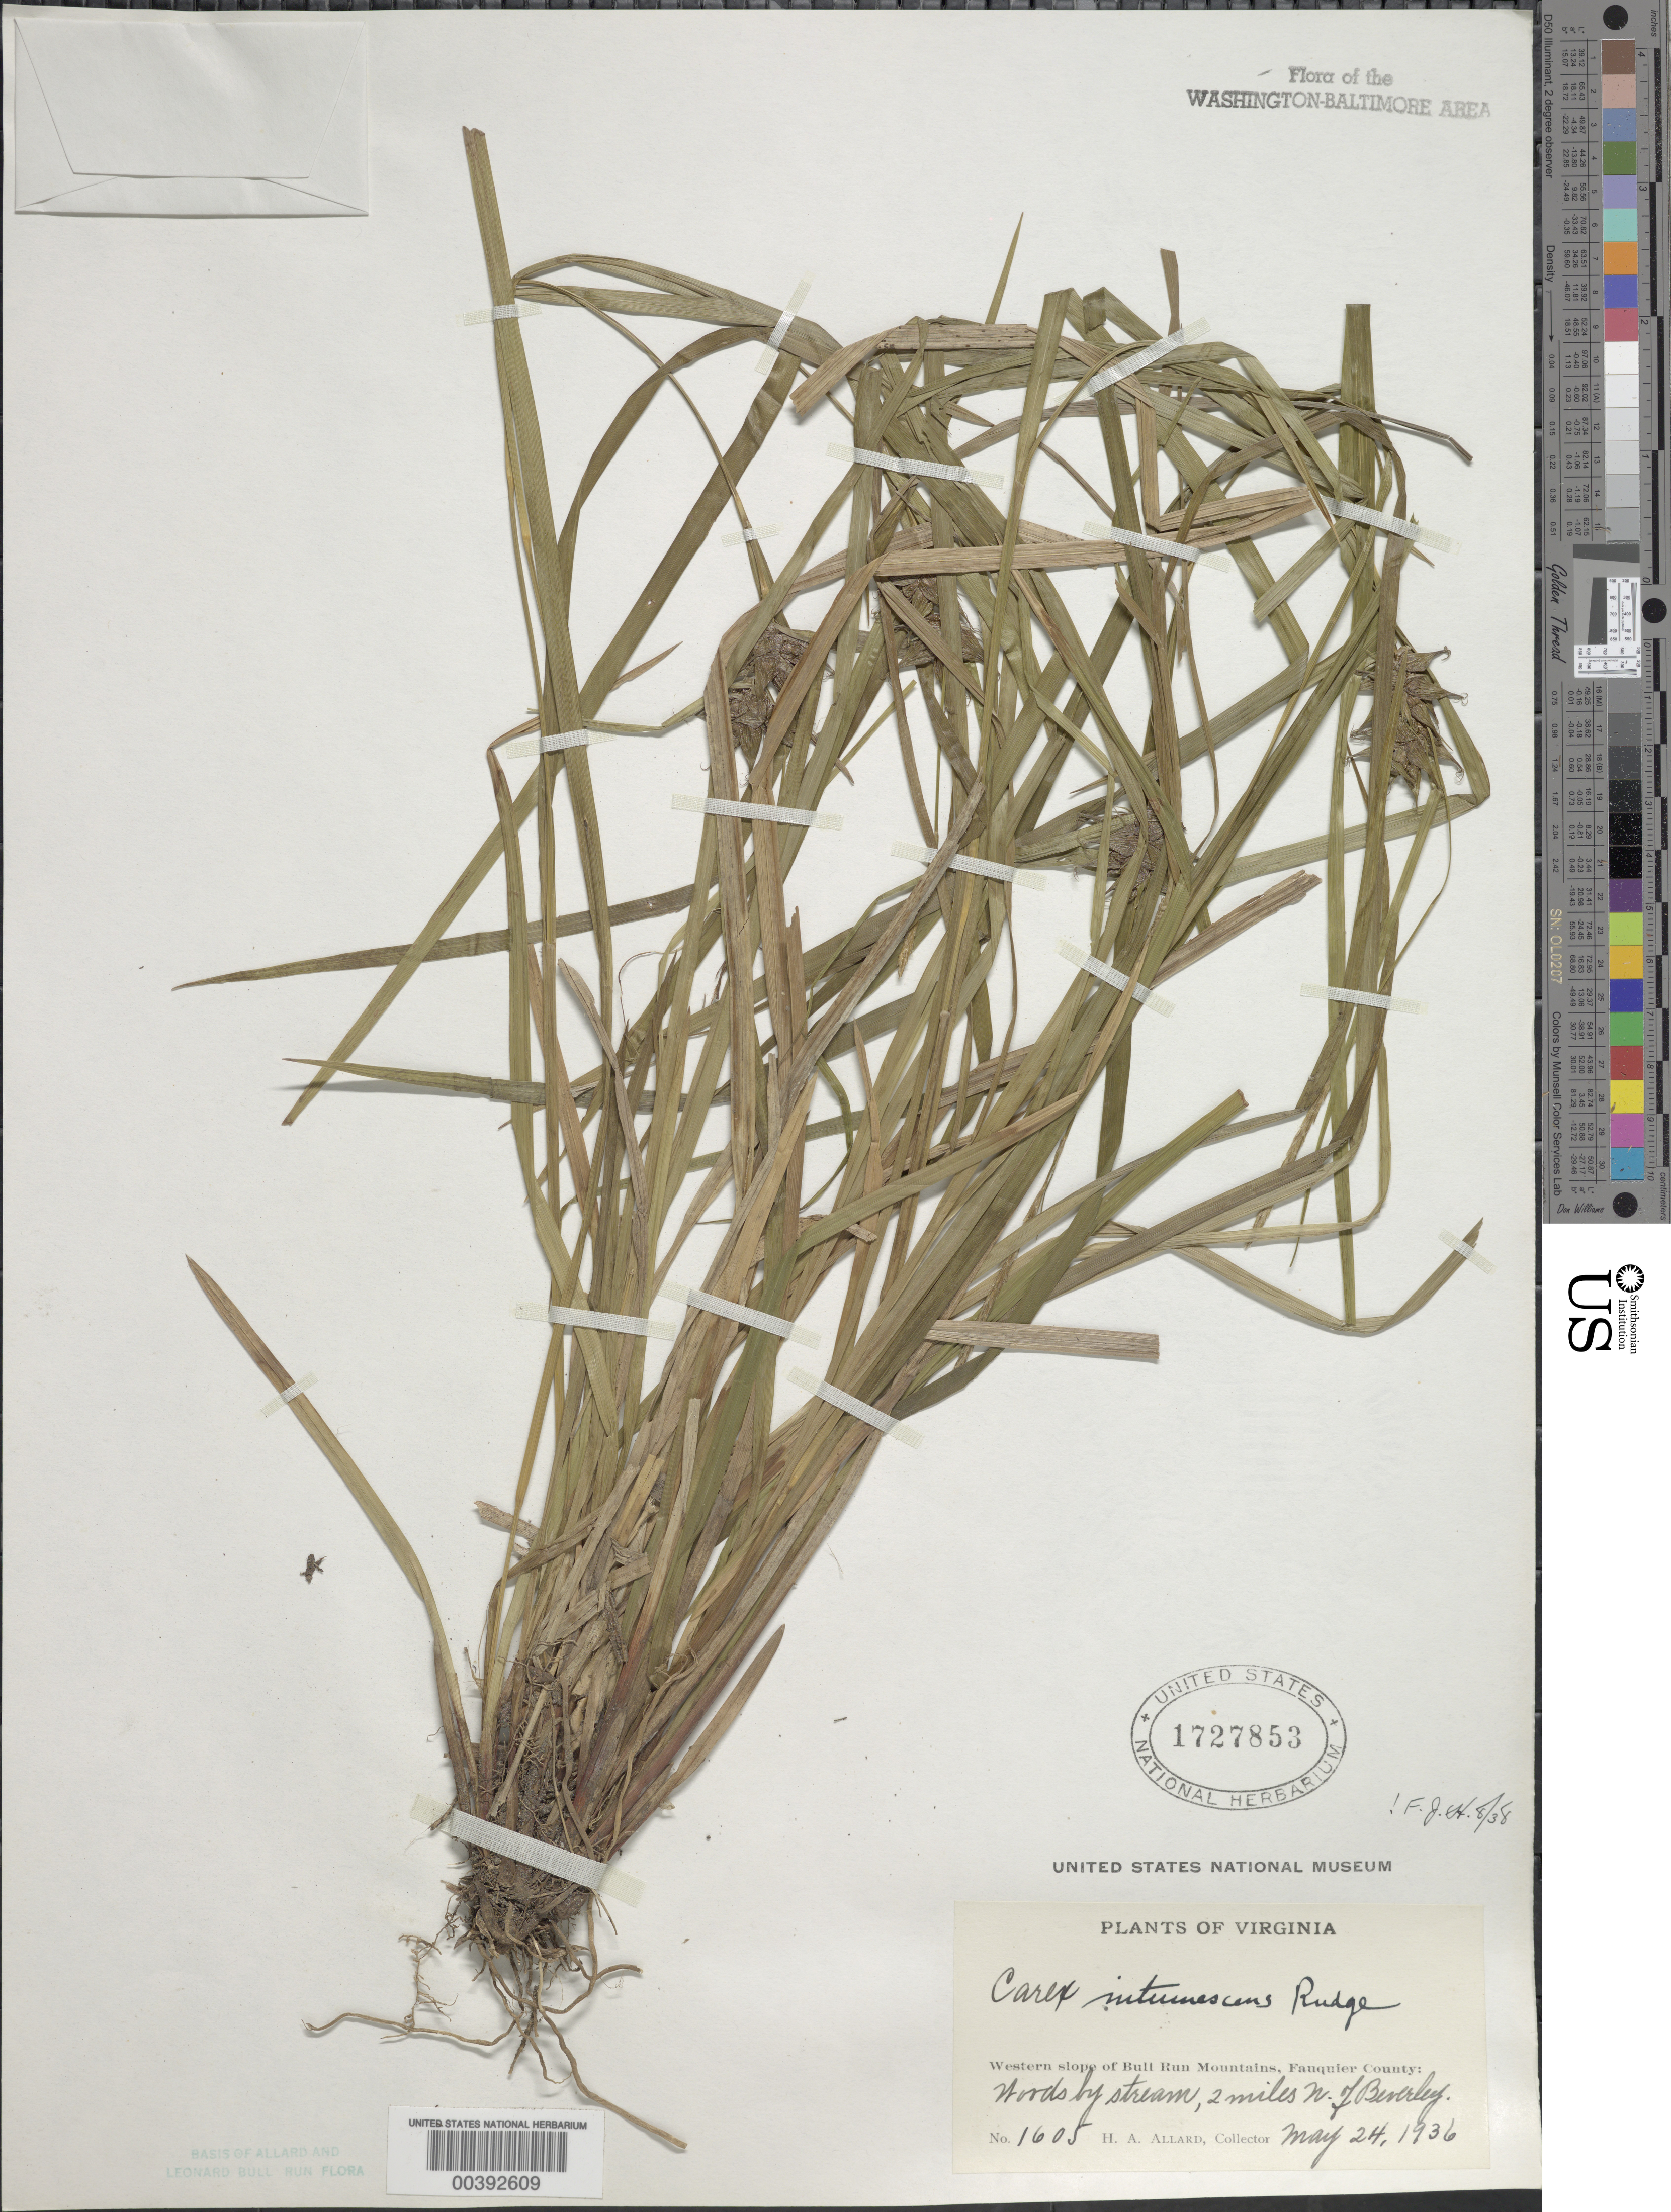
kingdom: Plantae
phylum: Tracheophyta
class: Liliopsida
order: Poales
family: Cyperaceae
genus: Carex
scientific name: Carex intumescens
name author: Rudge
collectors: H. A. Allard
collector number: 1605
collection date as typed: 24 May 1936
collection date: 1936-05-24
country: United States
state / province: Virginia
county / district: Fauquier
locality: North of Beverley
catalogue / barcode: US 1727853